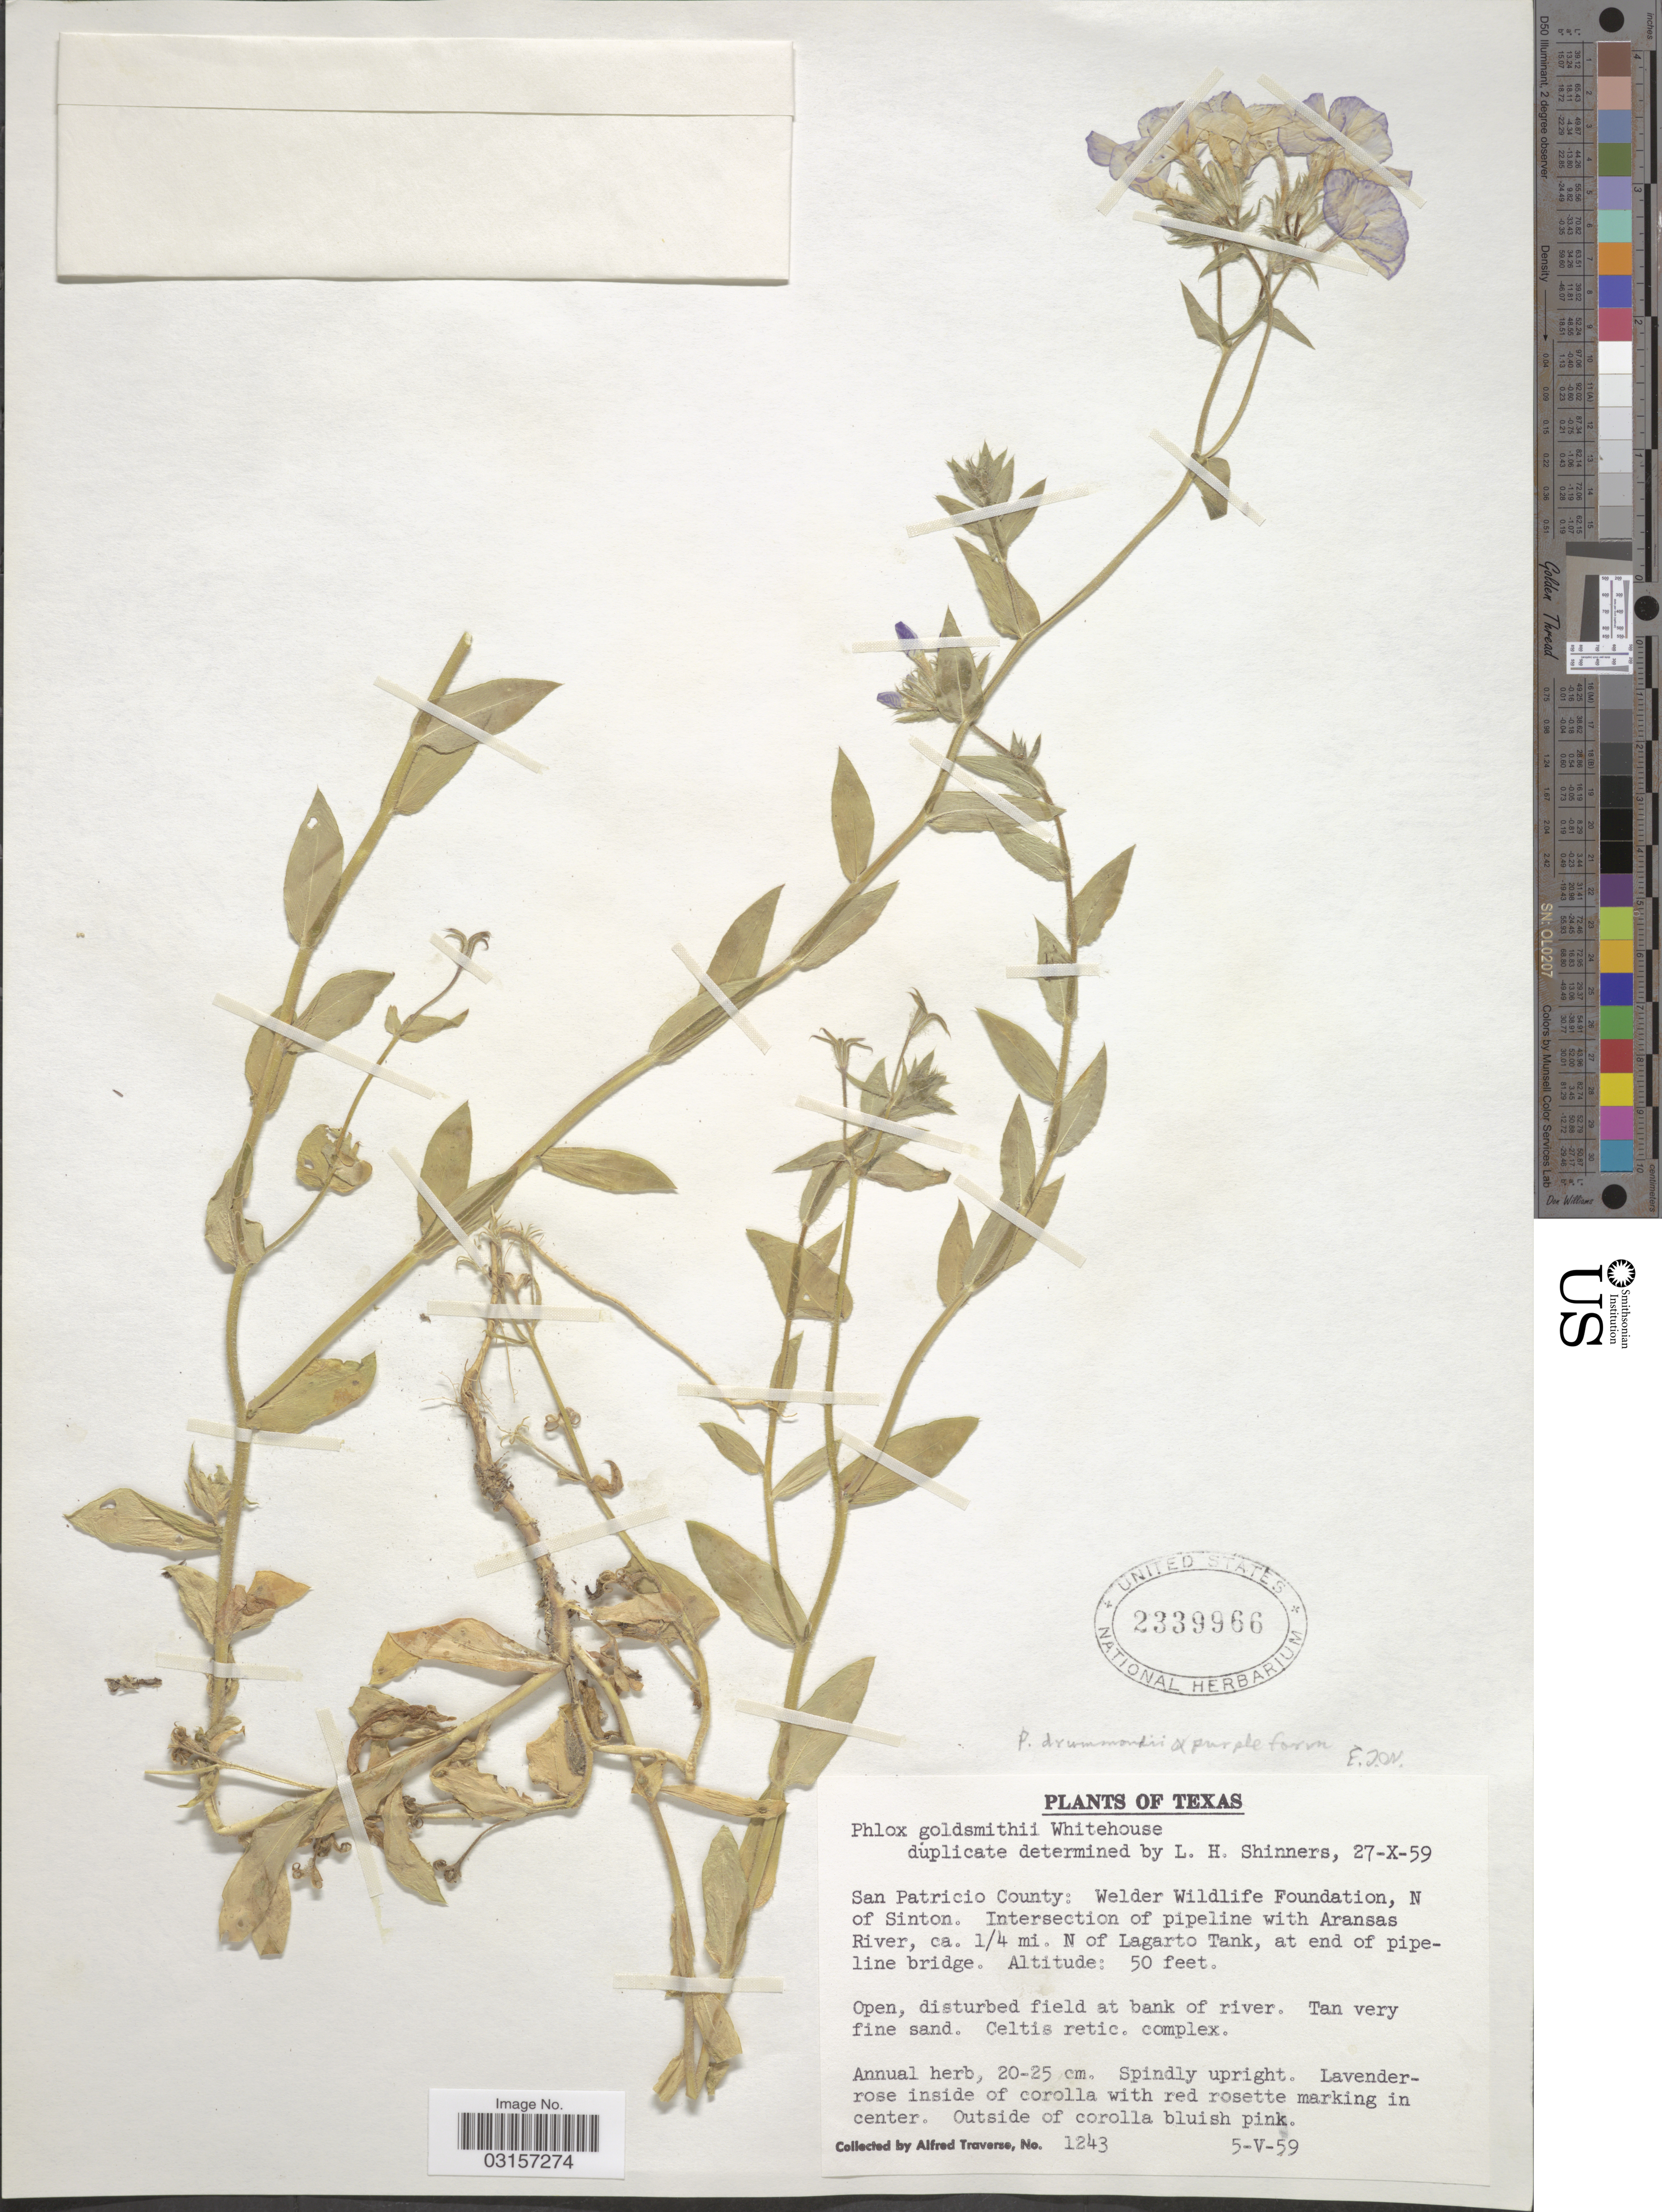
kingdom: Plantae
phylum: Tracheophyta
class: Magnoliopsida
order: Ericales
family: Polemoniaceae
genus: Phlox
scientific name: Phlox drummondii subsp. drummondii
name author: Hook.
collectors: A. Traverse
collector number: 1243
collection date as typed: Transcribed d/m/y: 5/5/59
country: United States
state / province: Texas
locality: San Patricio County: Welder Wildlife Foundation, N of Sinton, Intersection of pipeline with Aransas River, ca. ¼ mi. N of Lagarto Tank, at end of pipeline bridge.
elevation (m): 15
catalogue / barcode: US 2339966